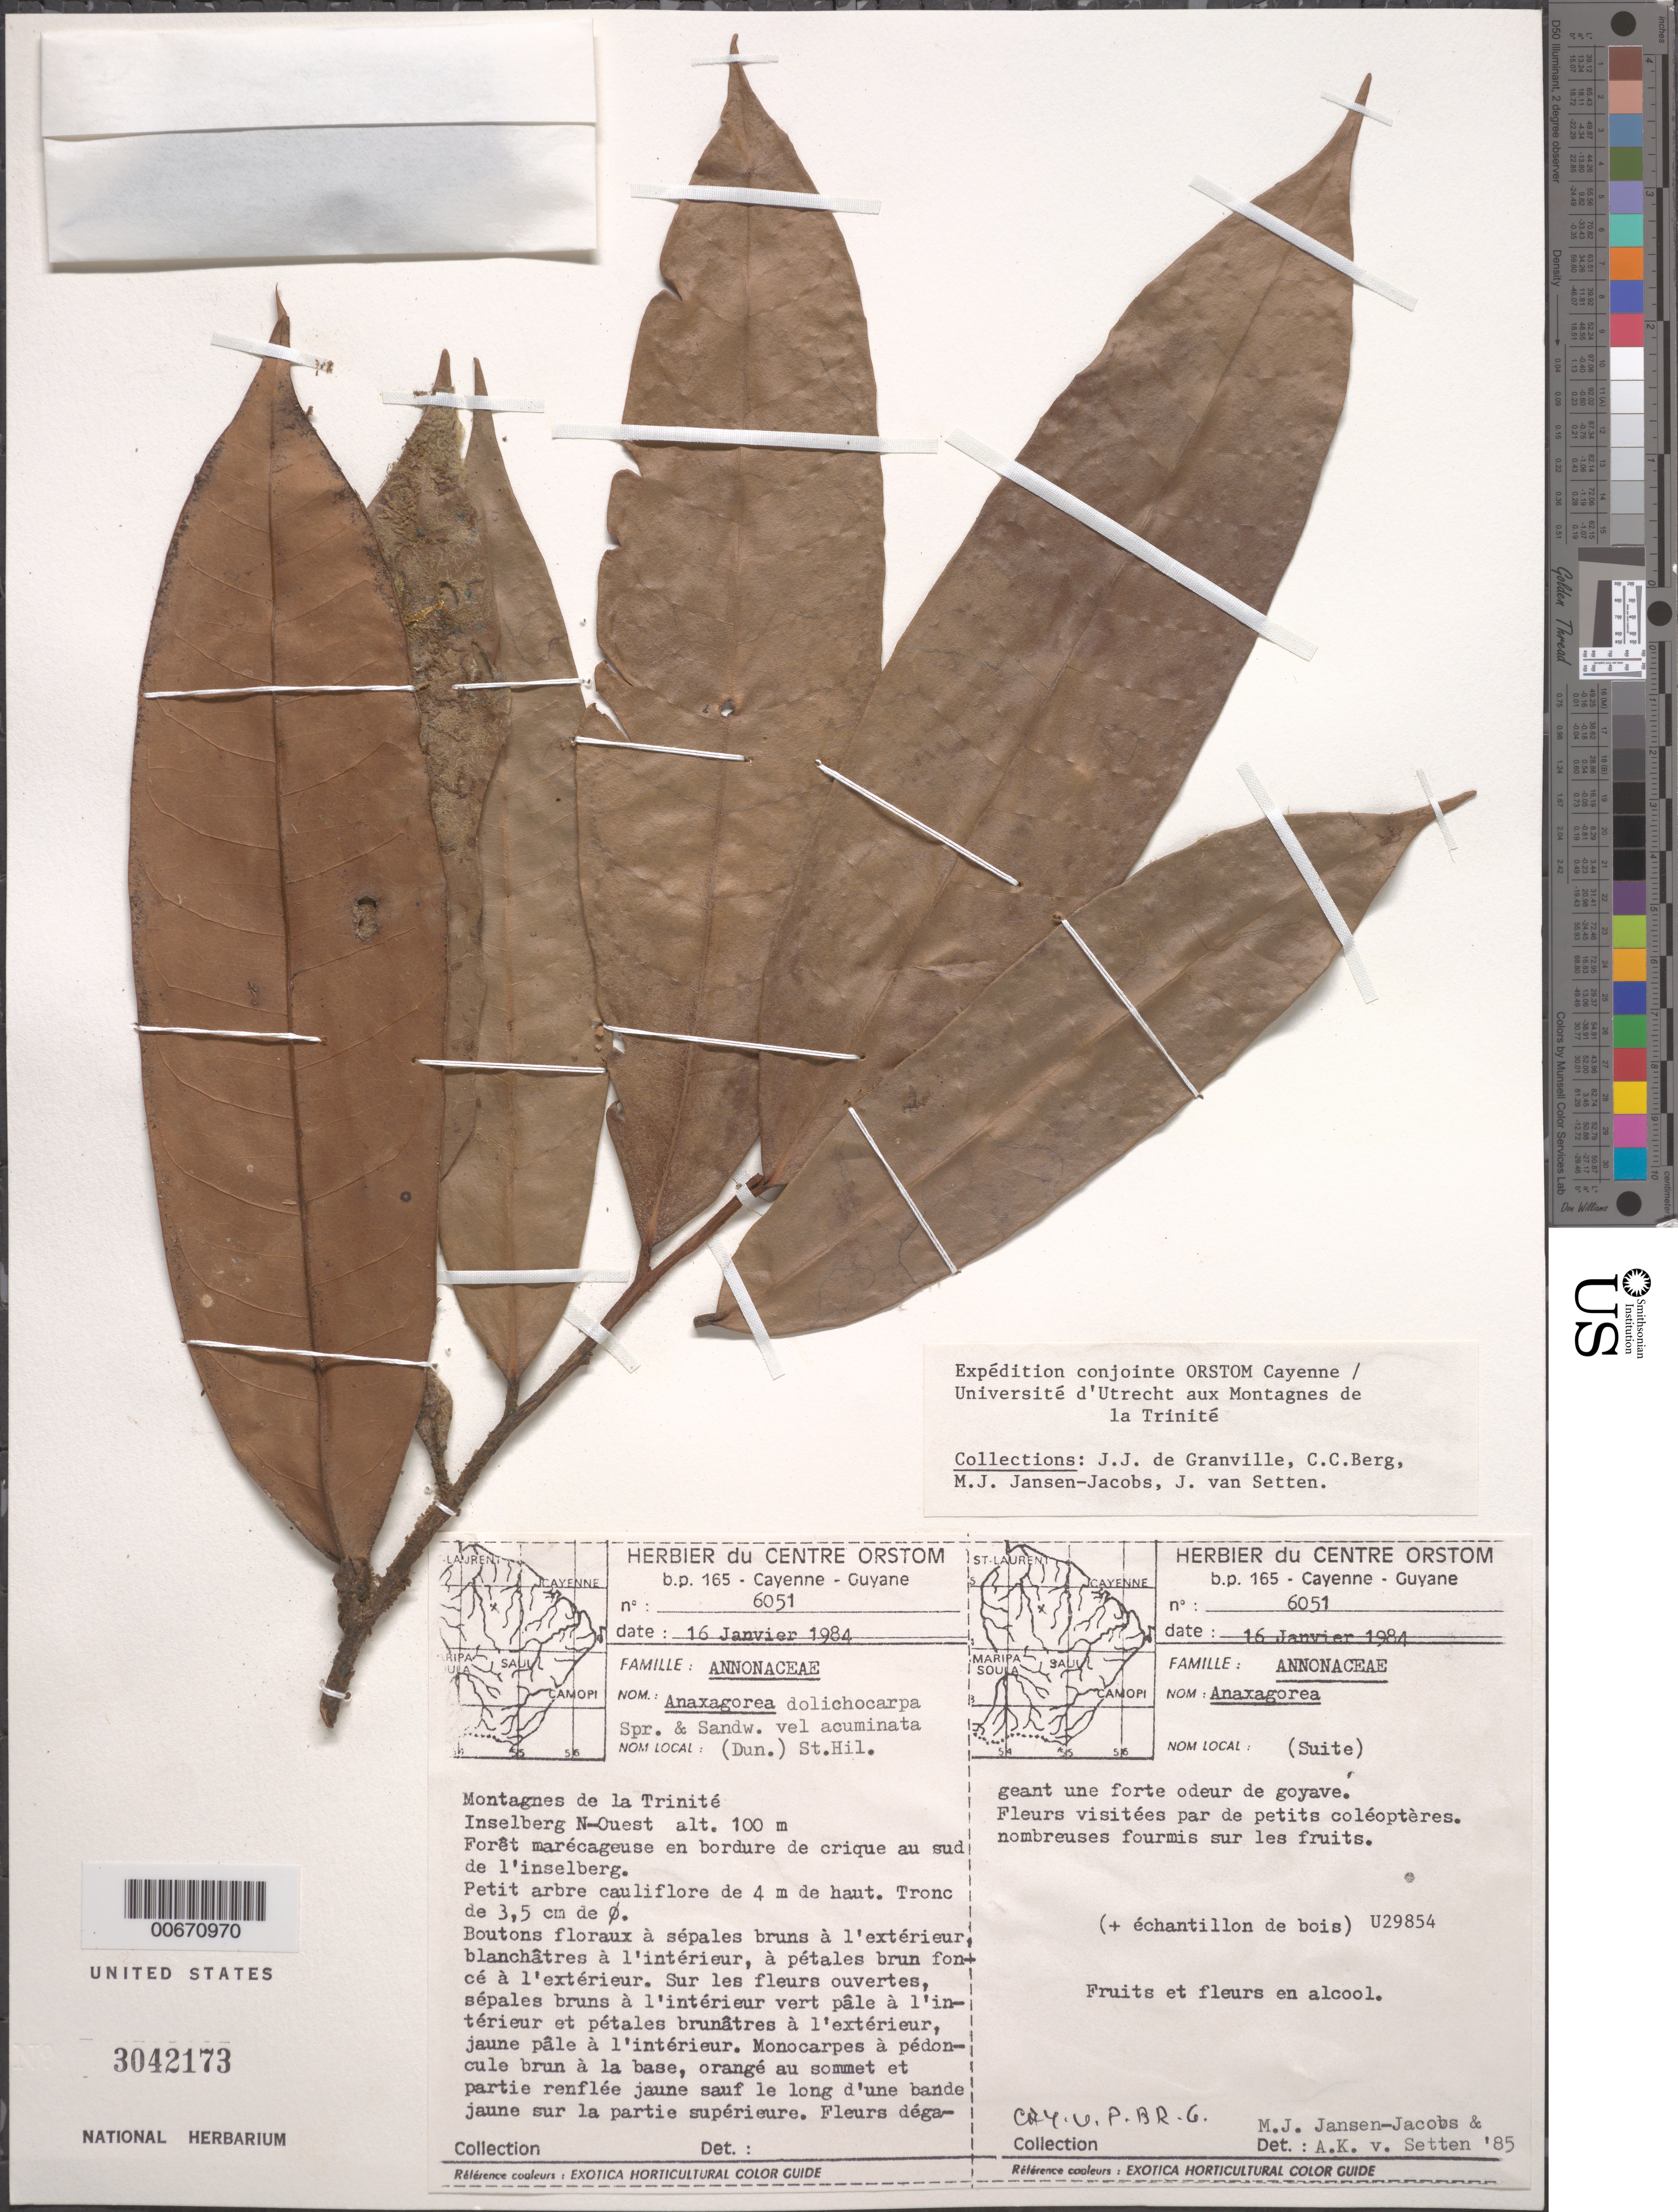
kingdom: Plantae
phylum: Tracheophyta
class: Magnoliopsida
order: Magnoliales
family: Annonaceae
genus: Anaxagorea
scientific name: Anaxagorea dolichocarpa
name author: Sprague & Sandwith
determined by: Jansen-Jacobs, M. J.; Setten, A. K.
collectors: J.-J. de Granville, C. C. Berg, M. J. Jansen-Jacobs & J. van Setten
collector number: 6051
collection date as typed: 16-Jan-84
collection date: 1984-01-16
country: French Guiana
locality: Montagnes de la Trinité, inselberg NW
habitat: Forêt marécageuse en bordure de crique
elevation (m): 100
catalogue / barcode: US 3042173